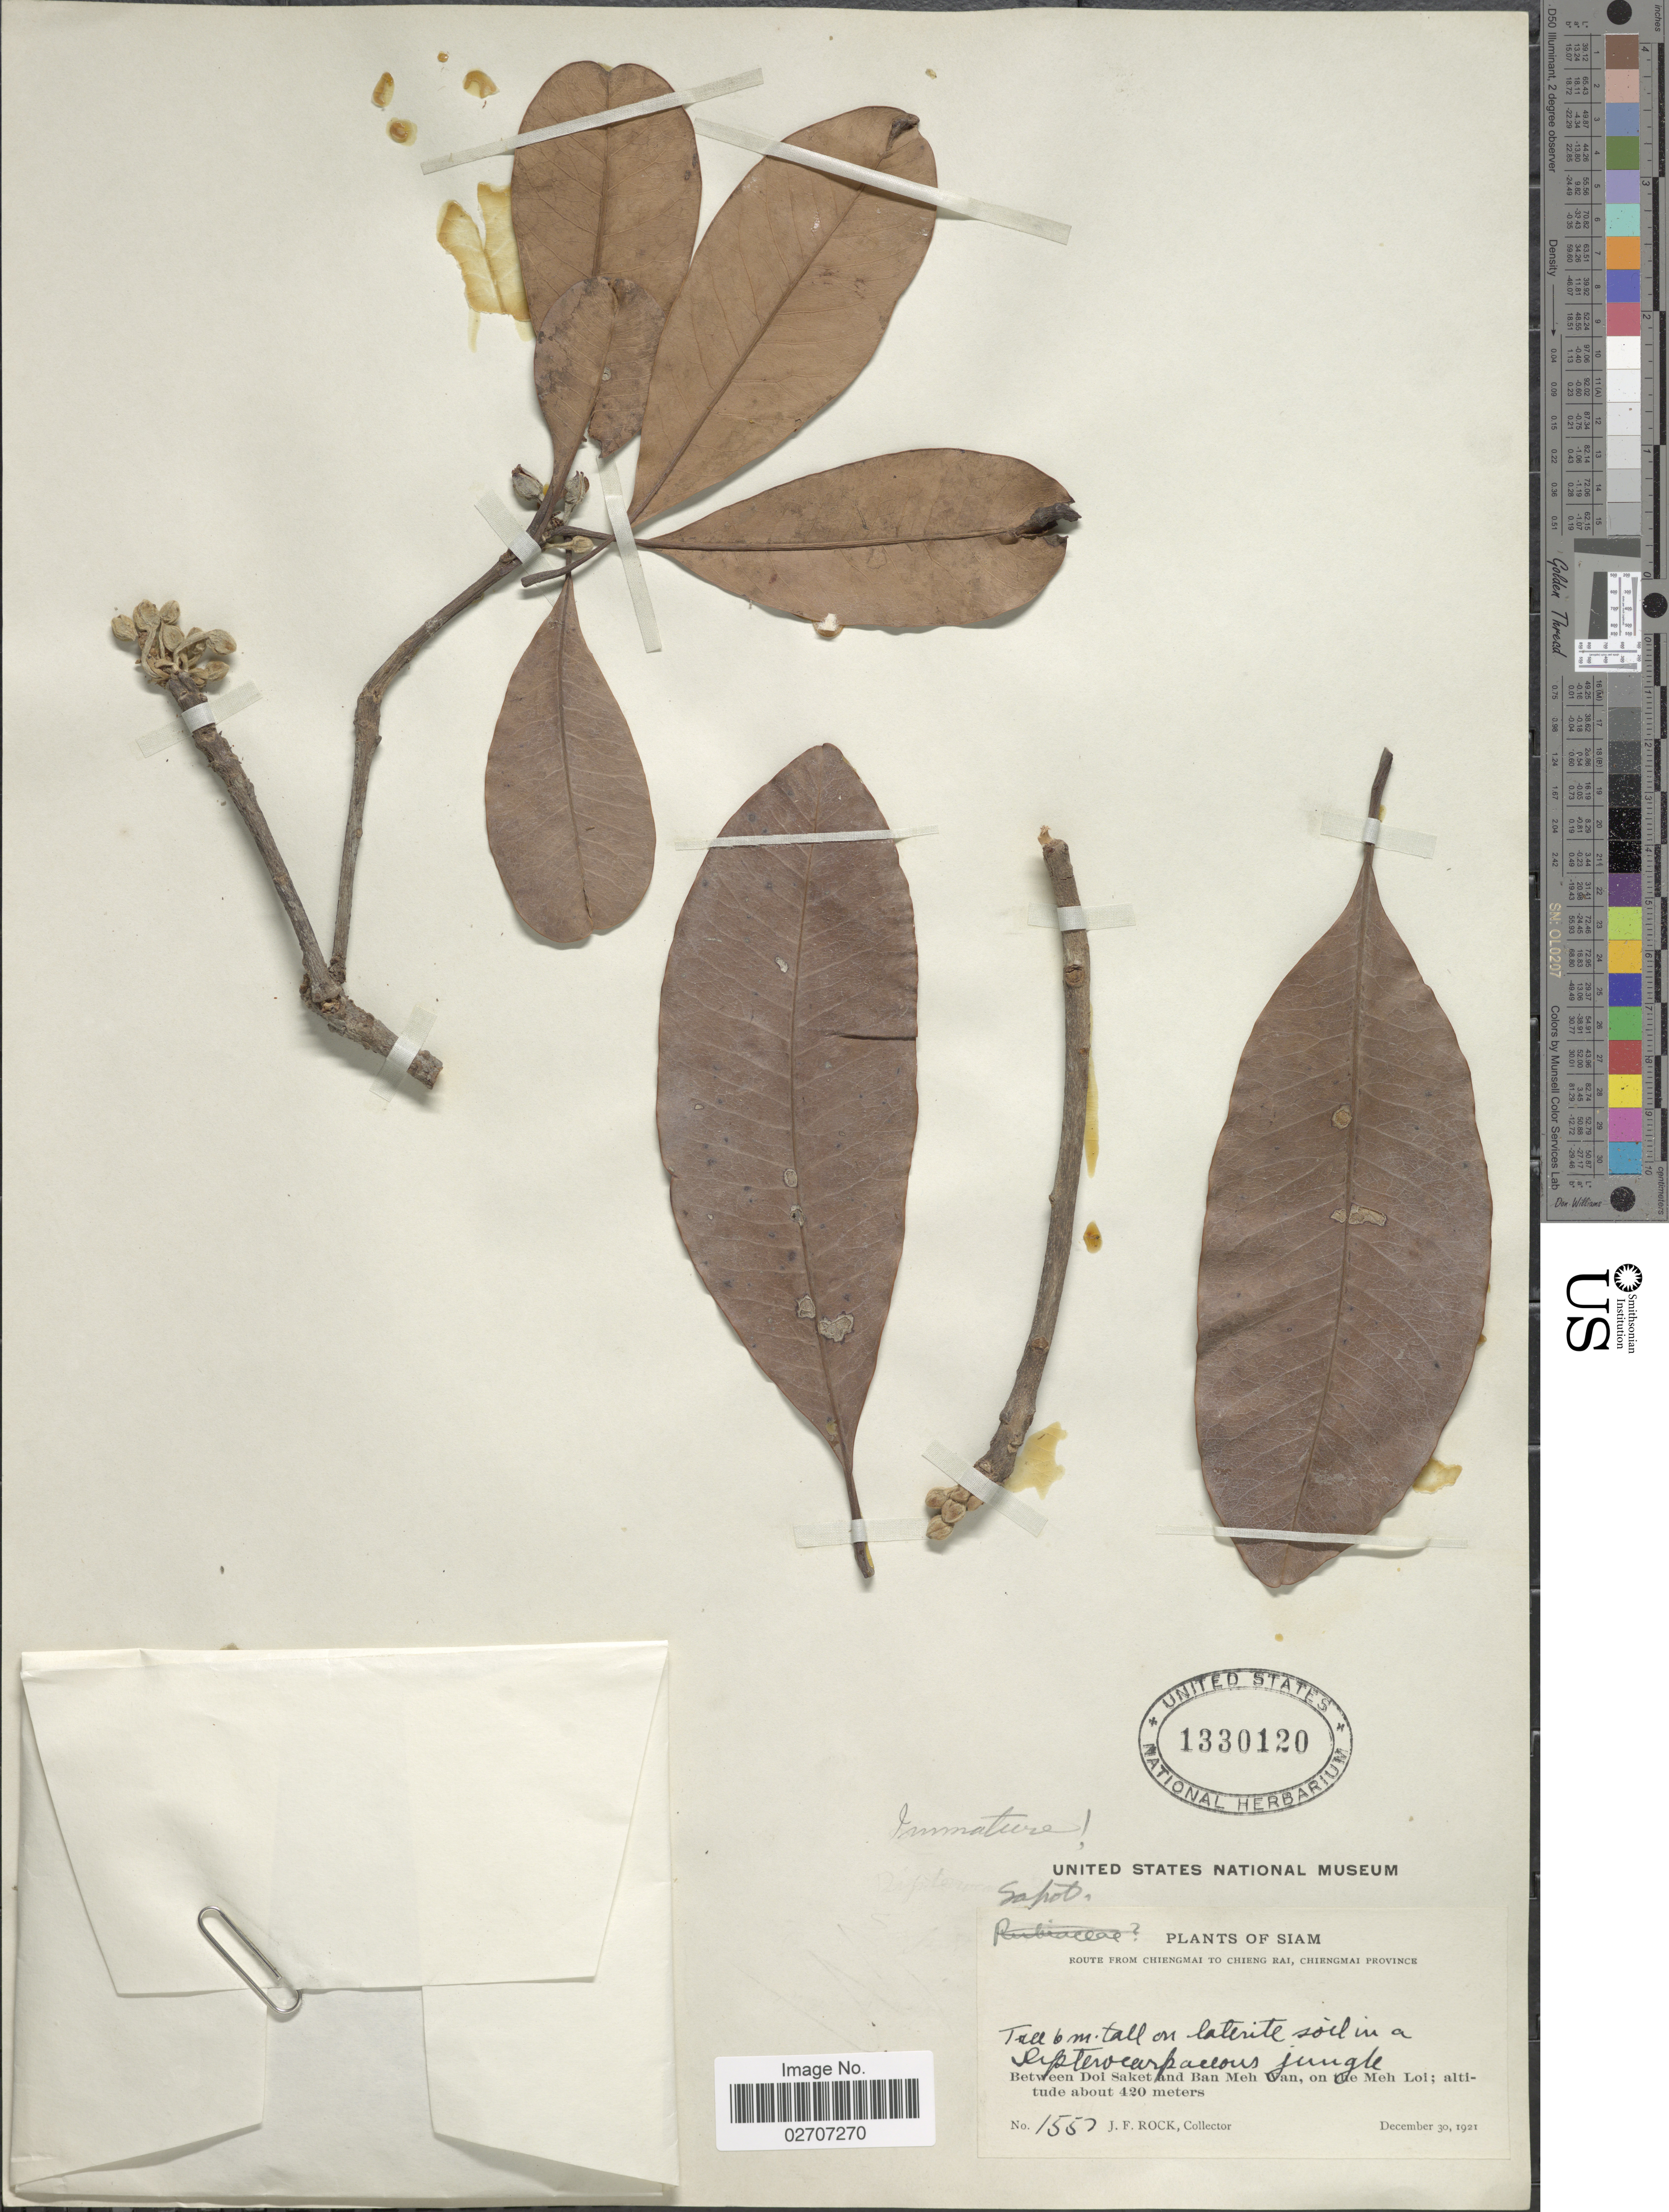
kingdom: Plantae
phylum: Tracheophyta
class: Magnoliopsida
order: Ericales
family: Sapotaceae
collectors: J. F. Rock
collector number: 1557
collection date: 1921-12-30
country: Thailand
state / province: Chiang Mai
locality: Siam, Between Doi Saket and Ban Meh Wan, on the Meh Loi. Route from Chiengmai to Chieng Rai, Chiengmai Province.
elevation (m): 420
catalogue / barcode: US 1330120